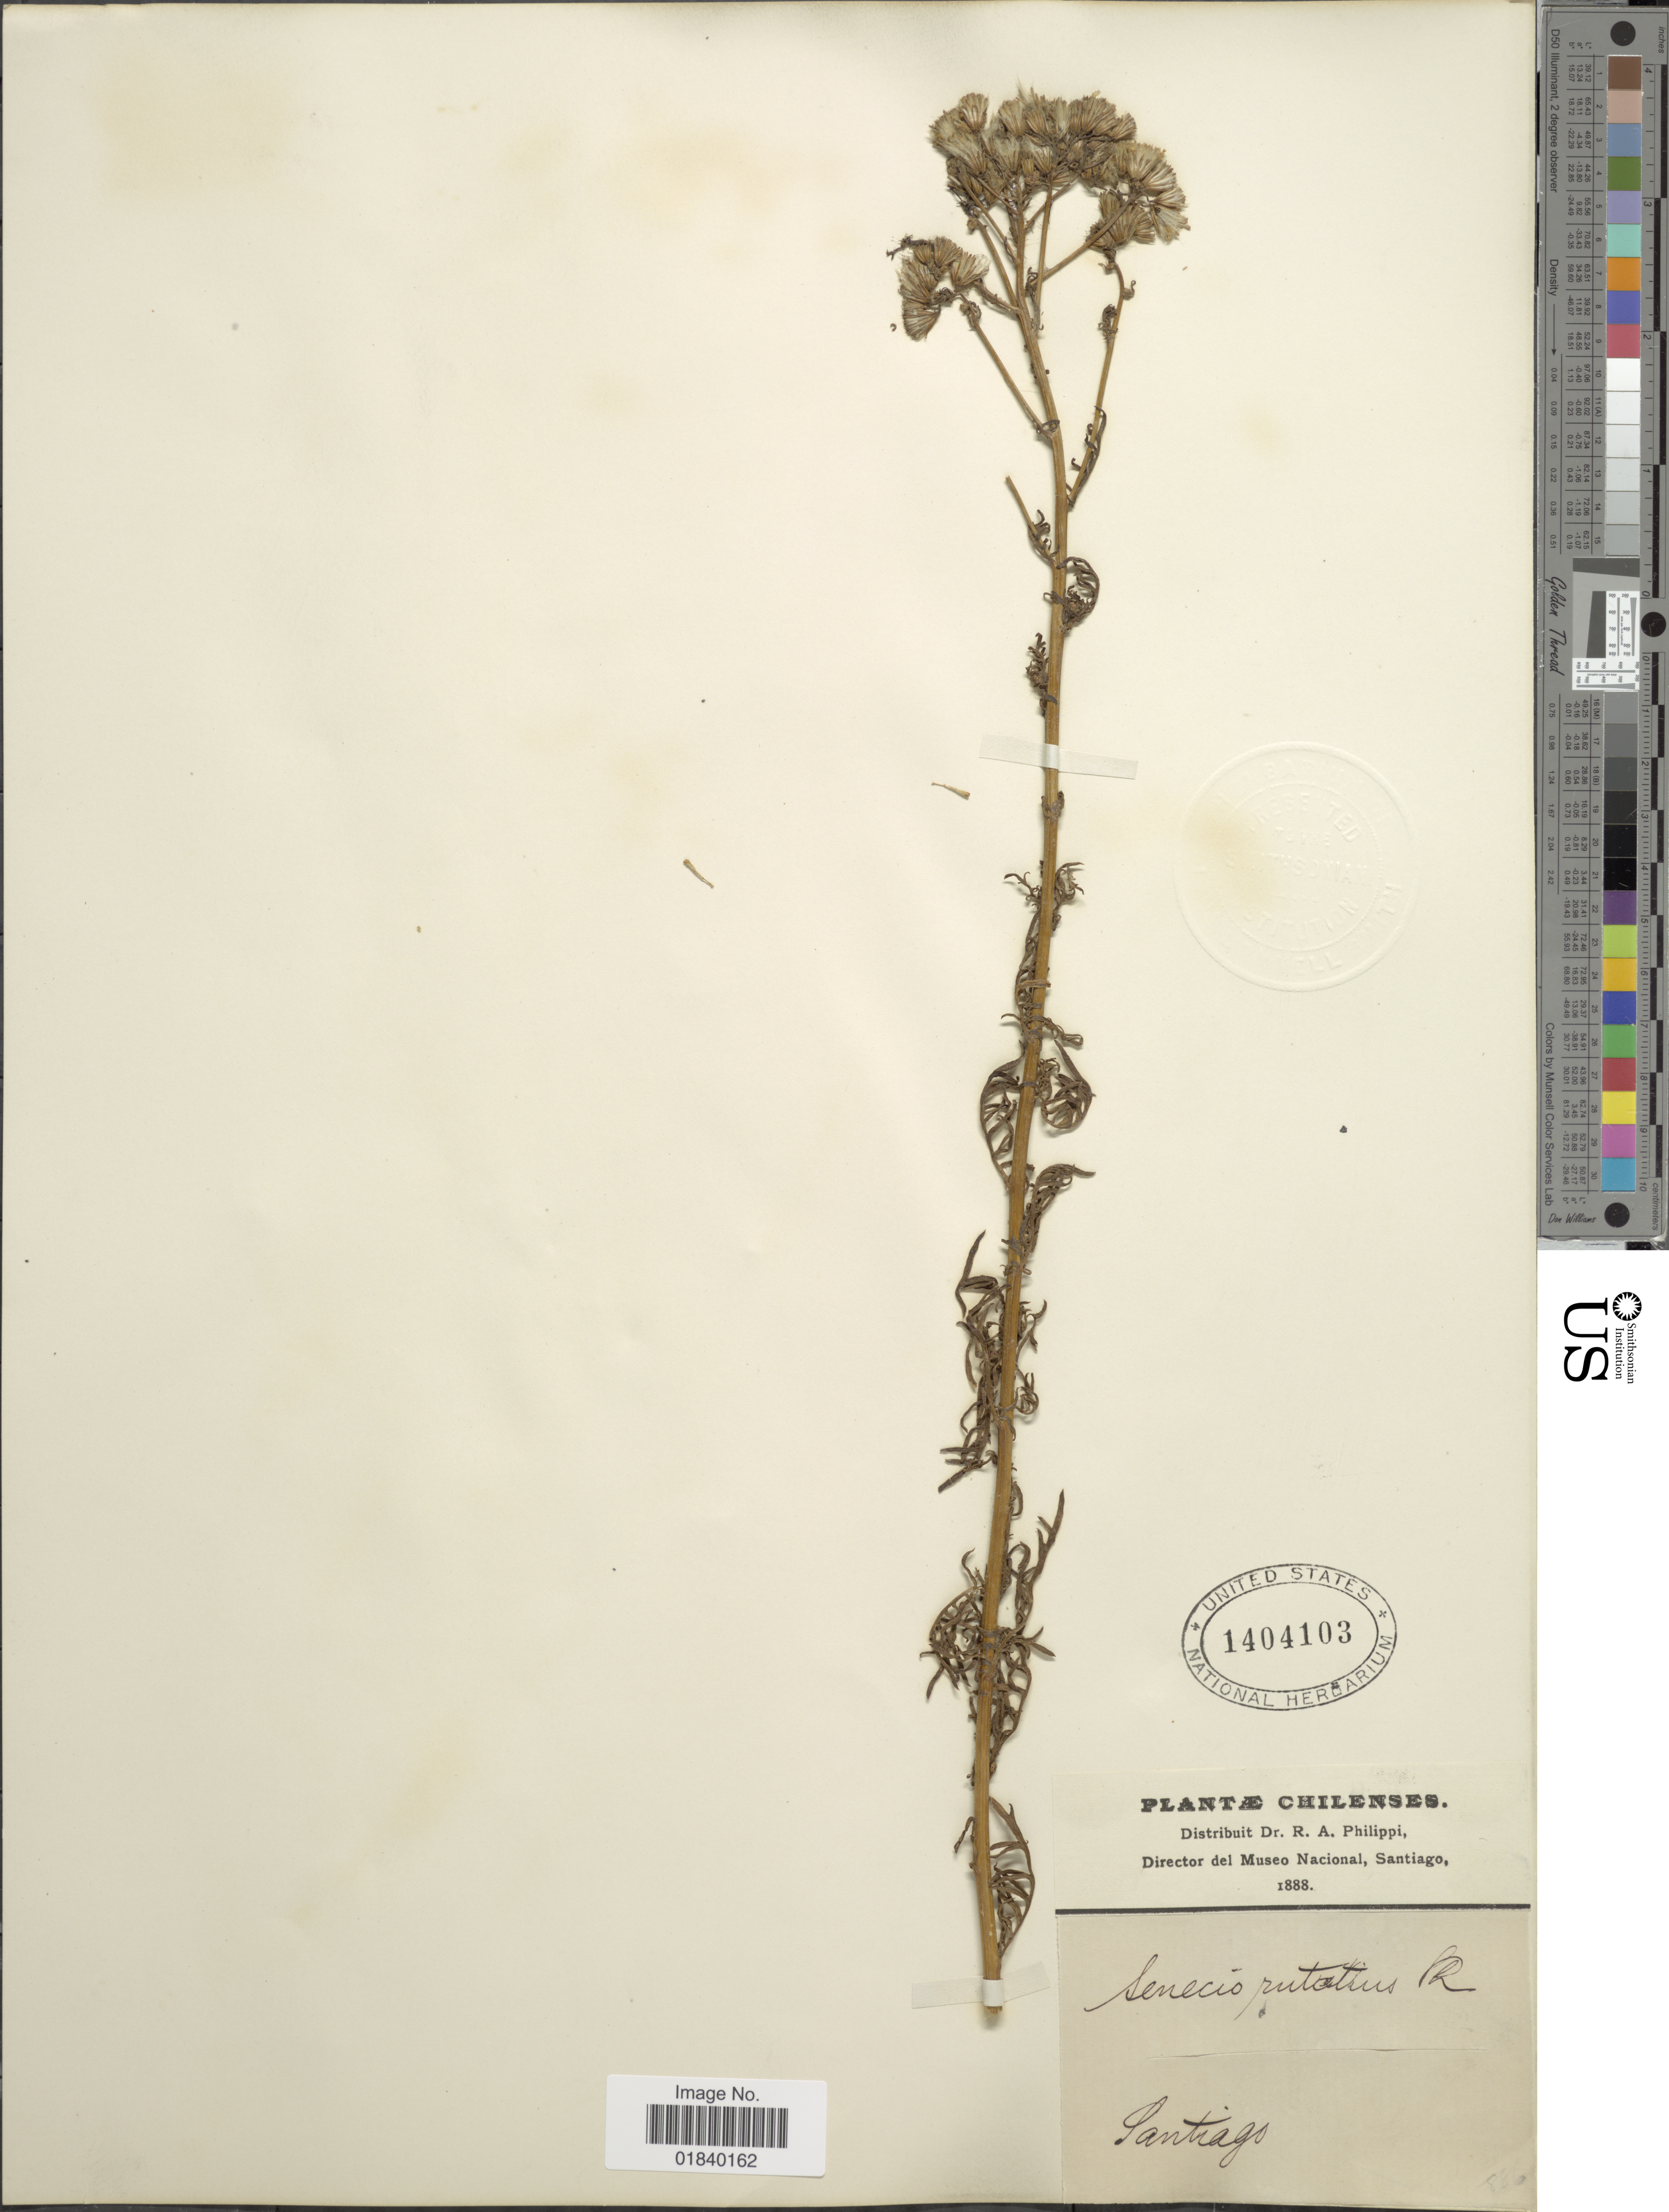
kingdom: Plantae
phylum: Tracheophyta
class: Magnoliopsida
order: Asterales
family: Asteraceae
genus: Senecio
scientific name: Senecio rutaceus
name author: Phil.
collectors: R. A. Philippi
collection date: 1888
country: Chile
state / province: Región Metropolitana (RM)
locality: Santiago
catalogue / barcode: US 1404103